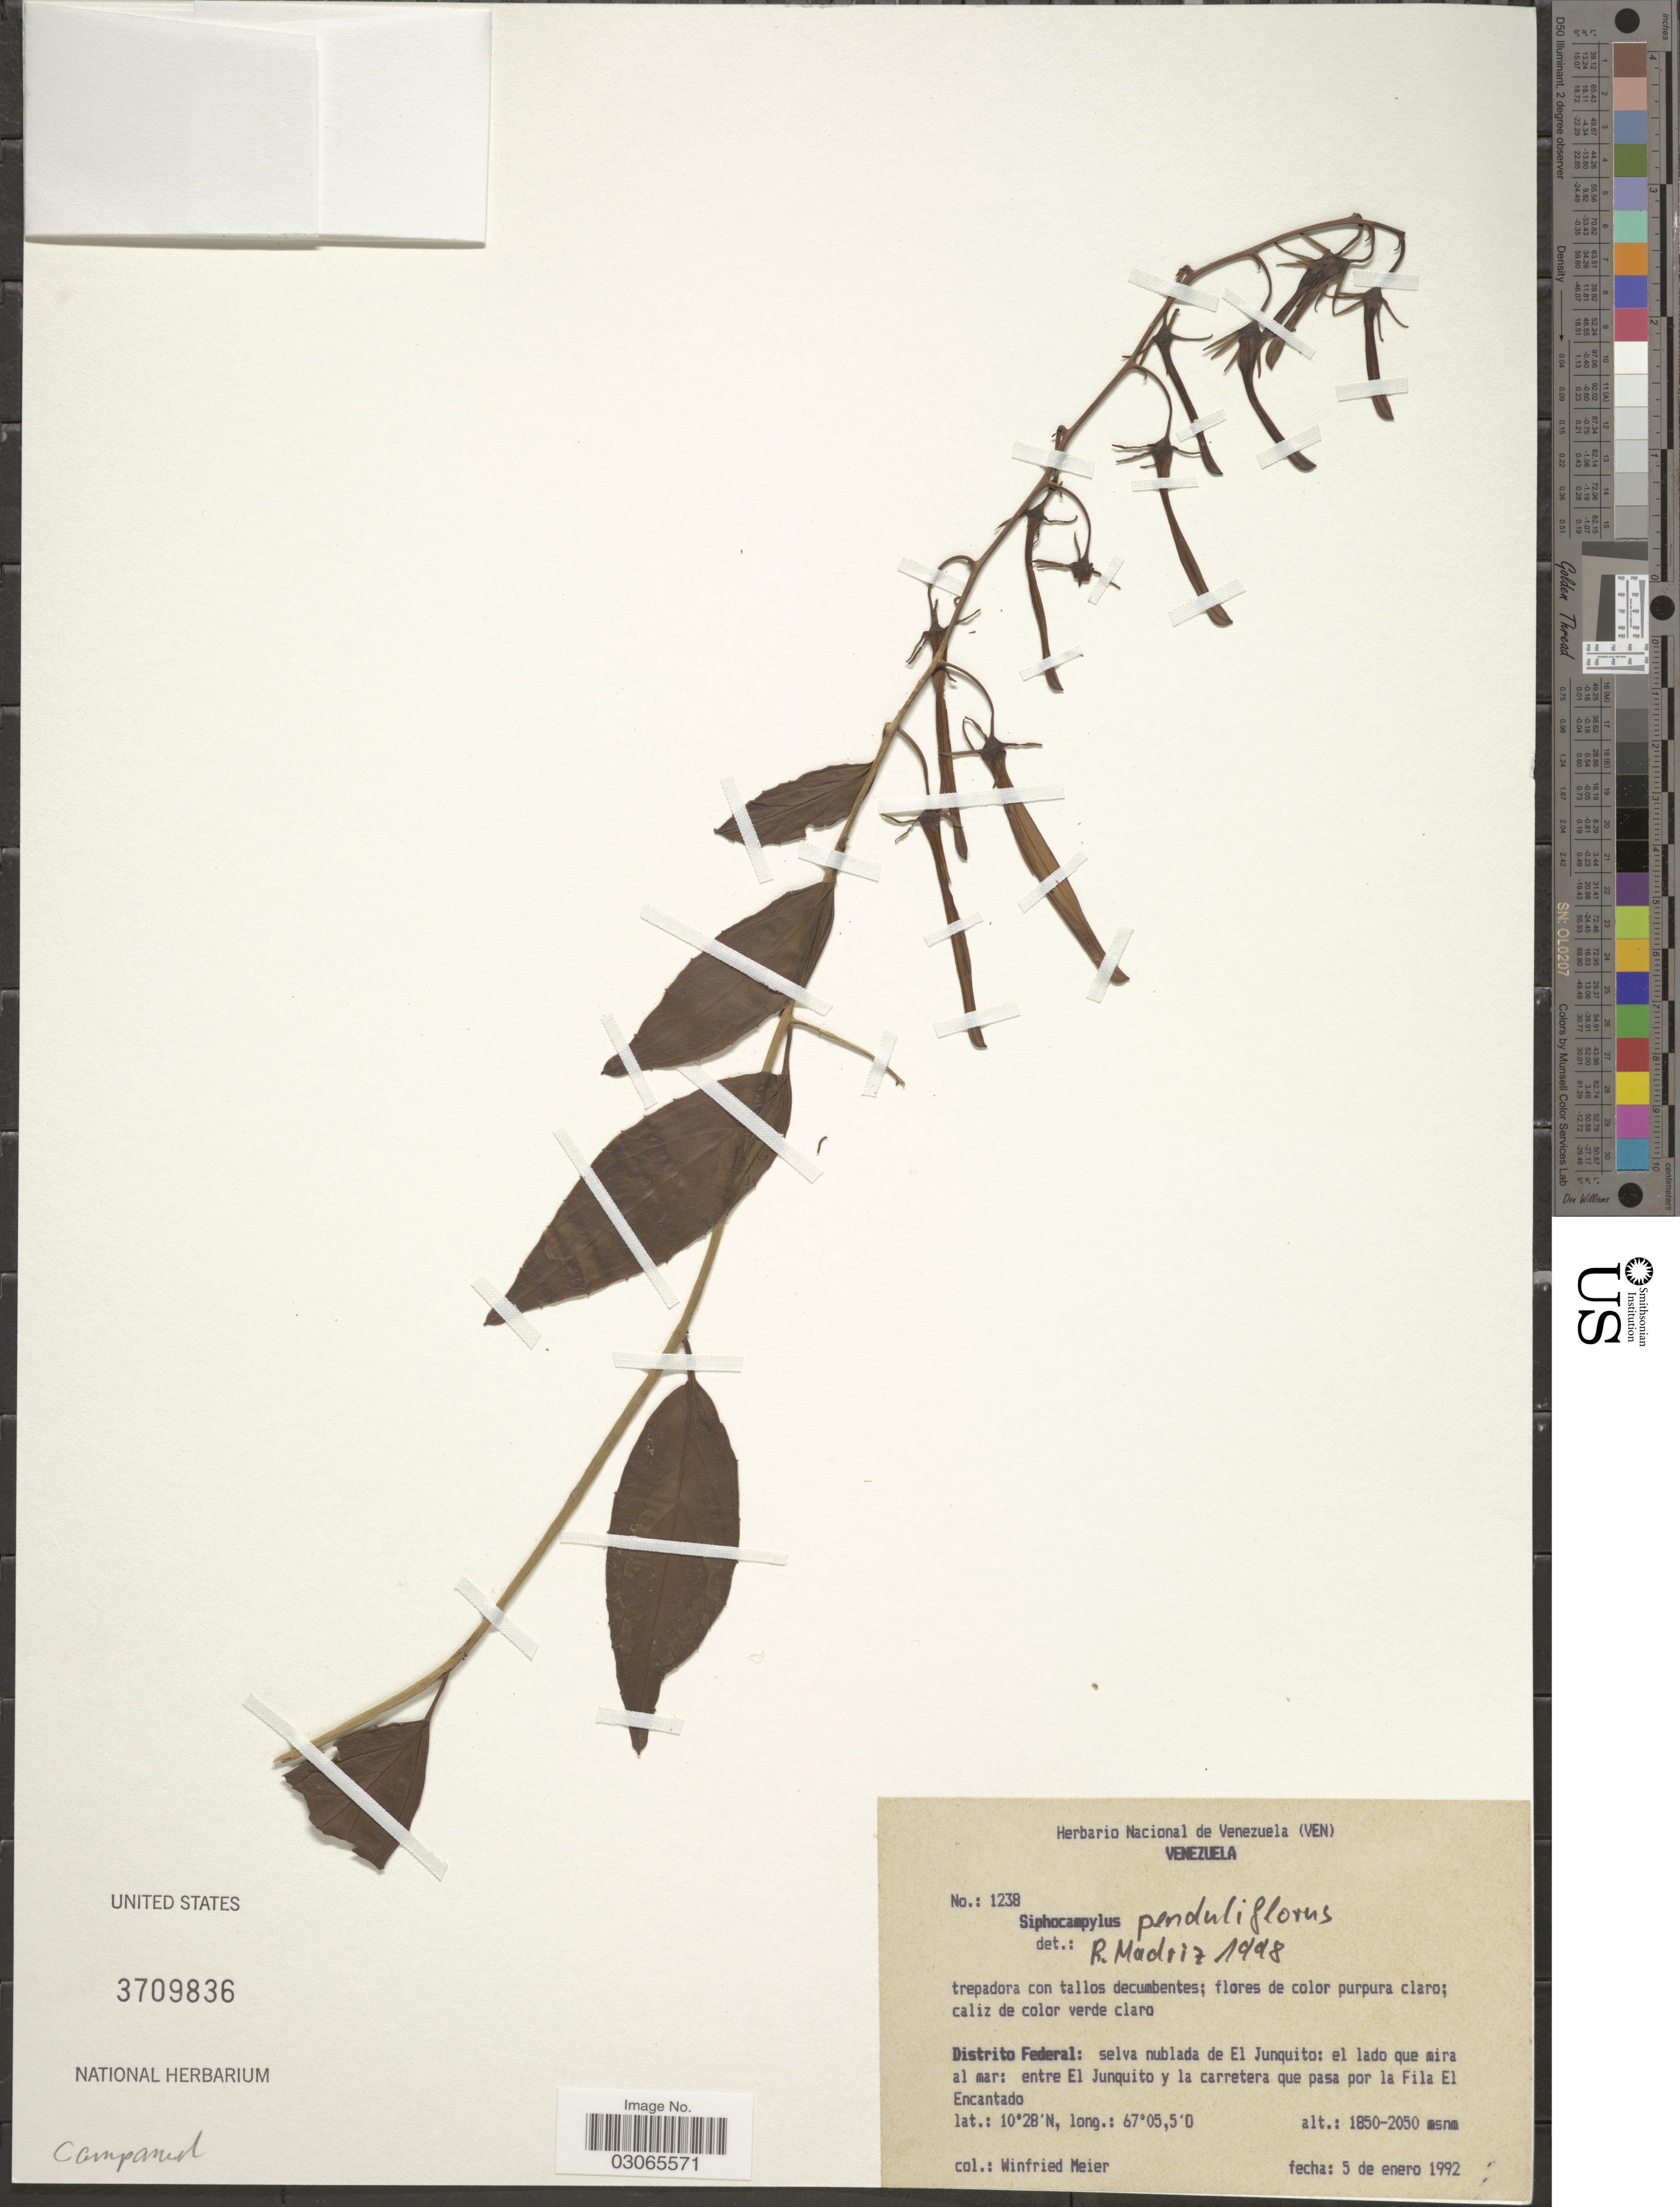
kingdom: Plantae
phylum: Tracheophyta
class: Magnoliopsida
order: Asterales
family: Campanulaceae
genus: Siphocampylus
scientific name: Siphocampylus penduliflorus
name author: Decne. ex Planch.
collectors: W. Meier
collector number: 1238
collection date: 1992-01-05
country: Venezuela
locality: Distrito Federal: selva nublada de El Junquito: el lado que mira al mar: entre El Junquito y la carretera que pasa por la Fila El Encantado.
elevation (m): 1850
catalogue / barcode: US 3709836